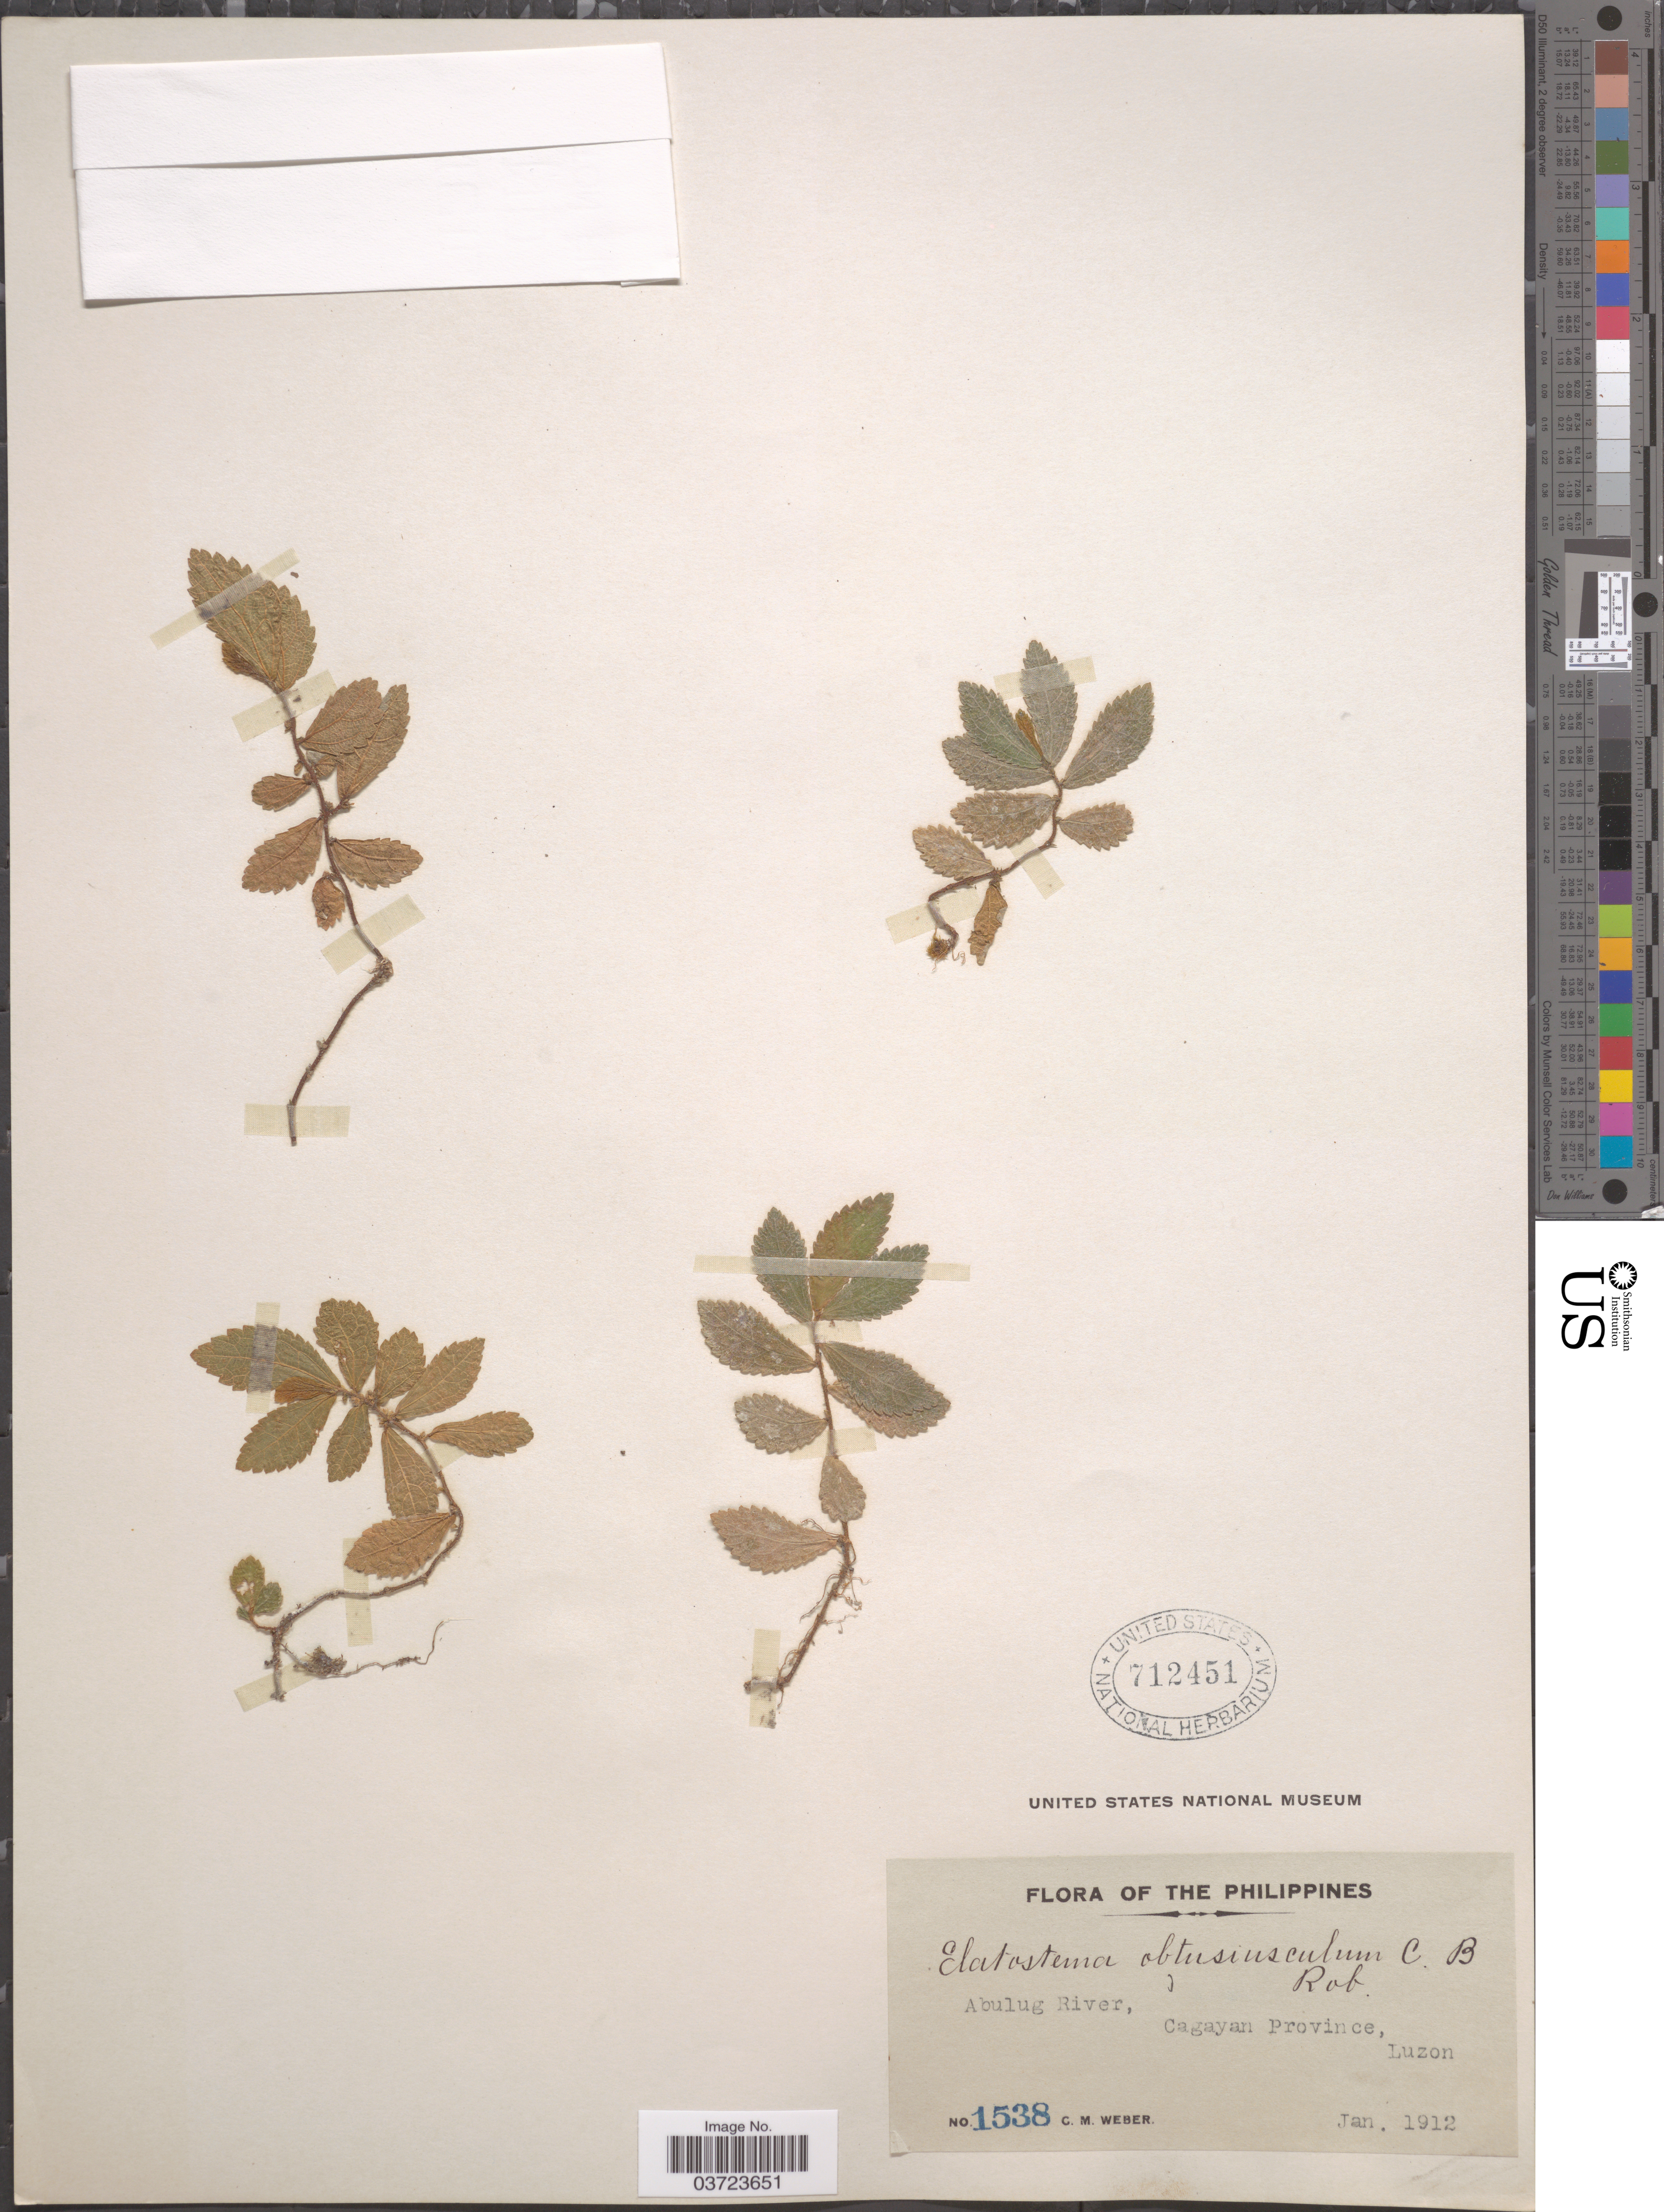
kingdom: Plantae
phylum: Tracheophyta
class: Magnoliopsida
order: Rosales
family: Urticaceae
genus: Elatostema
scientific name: Elatostema obtusiusculum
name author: C.B. Rob.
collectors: C. M. Weber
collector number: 1538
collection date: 1912-01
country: Philippines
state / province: Cagayan Valley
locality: Abulug River, Cagayan Province, Luzon.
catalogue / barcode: US 712451